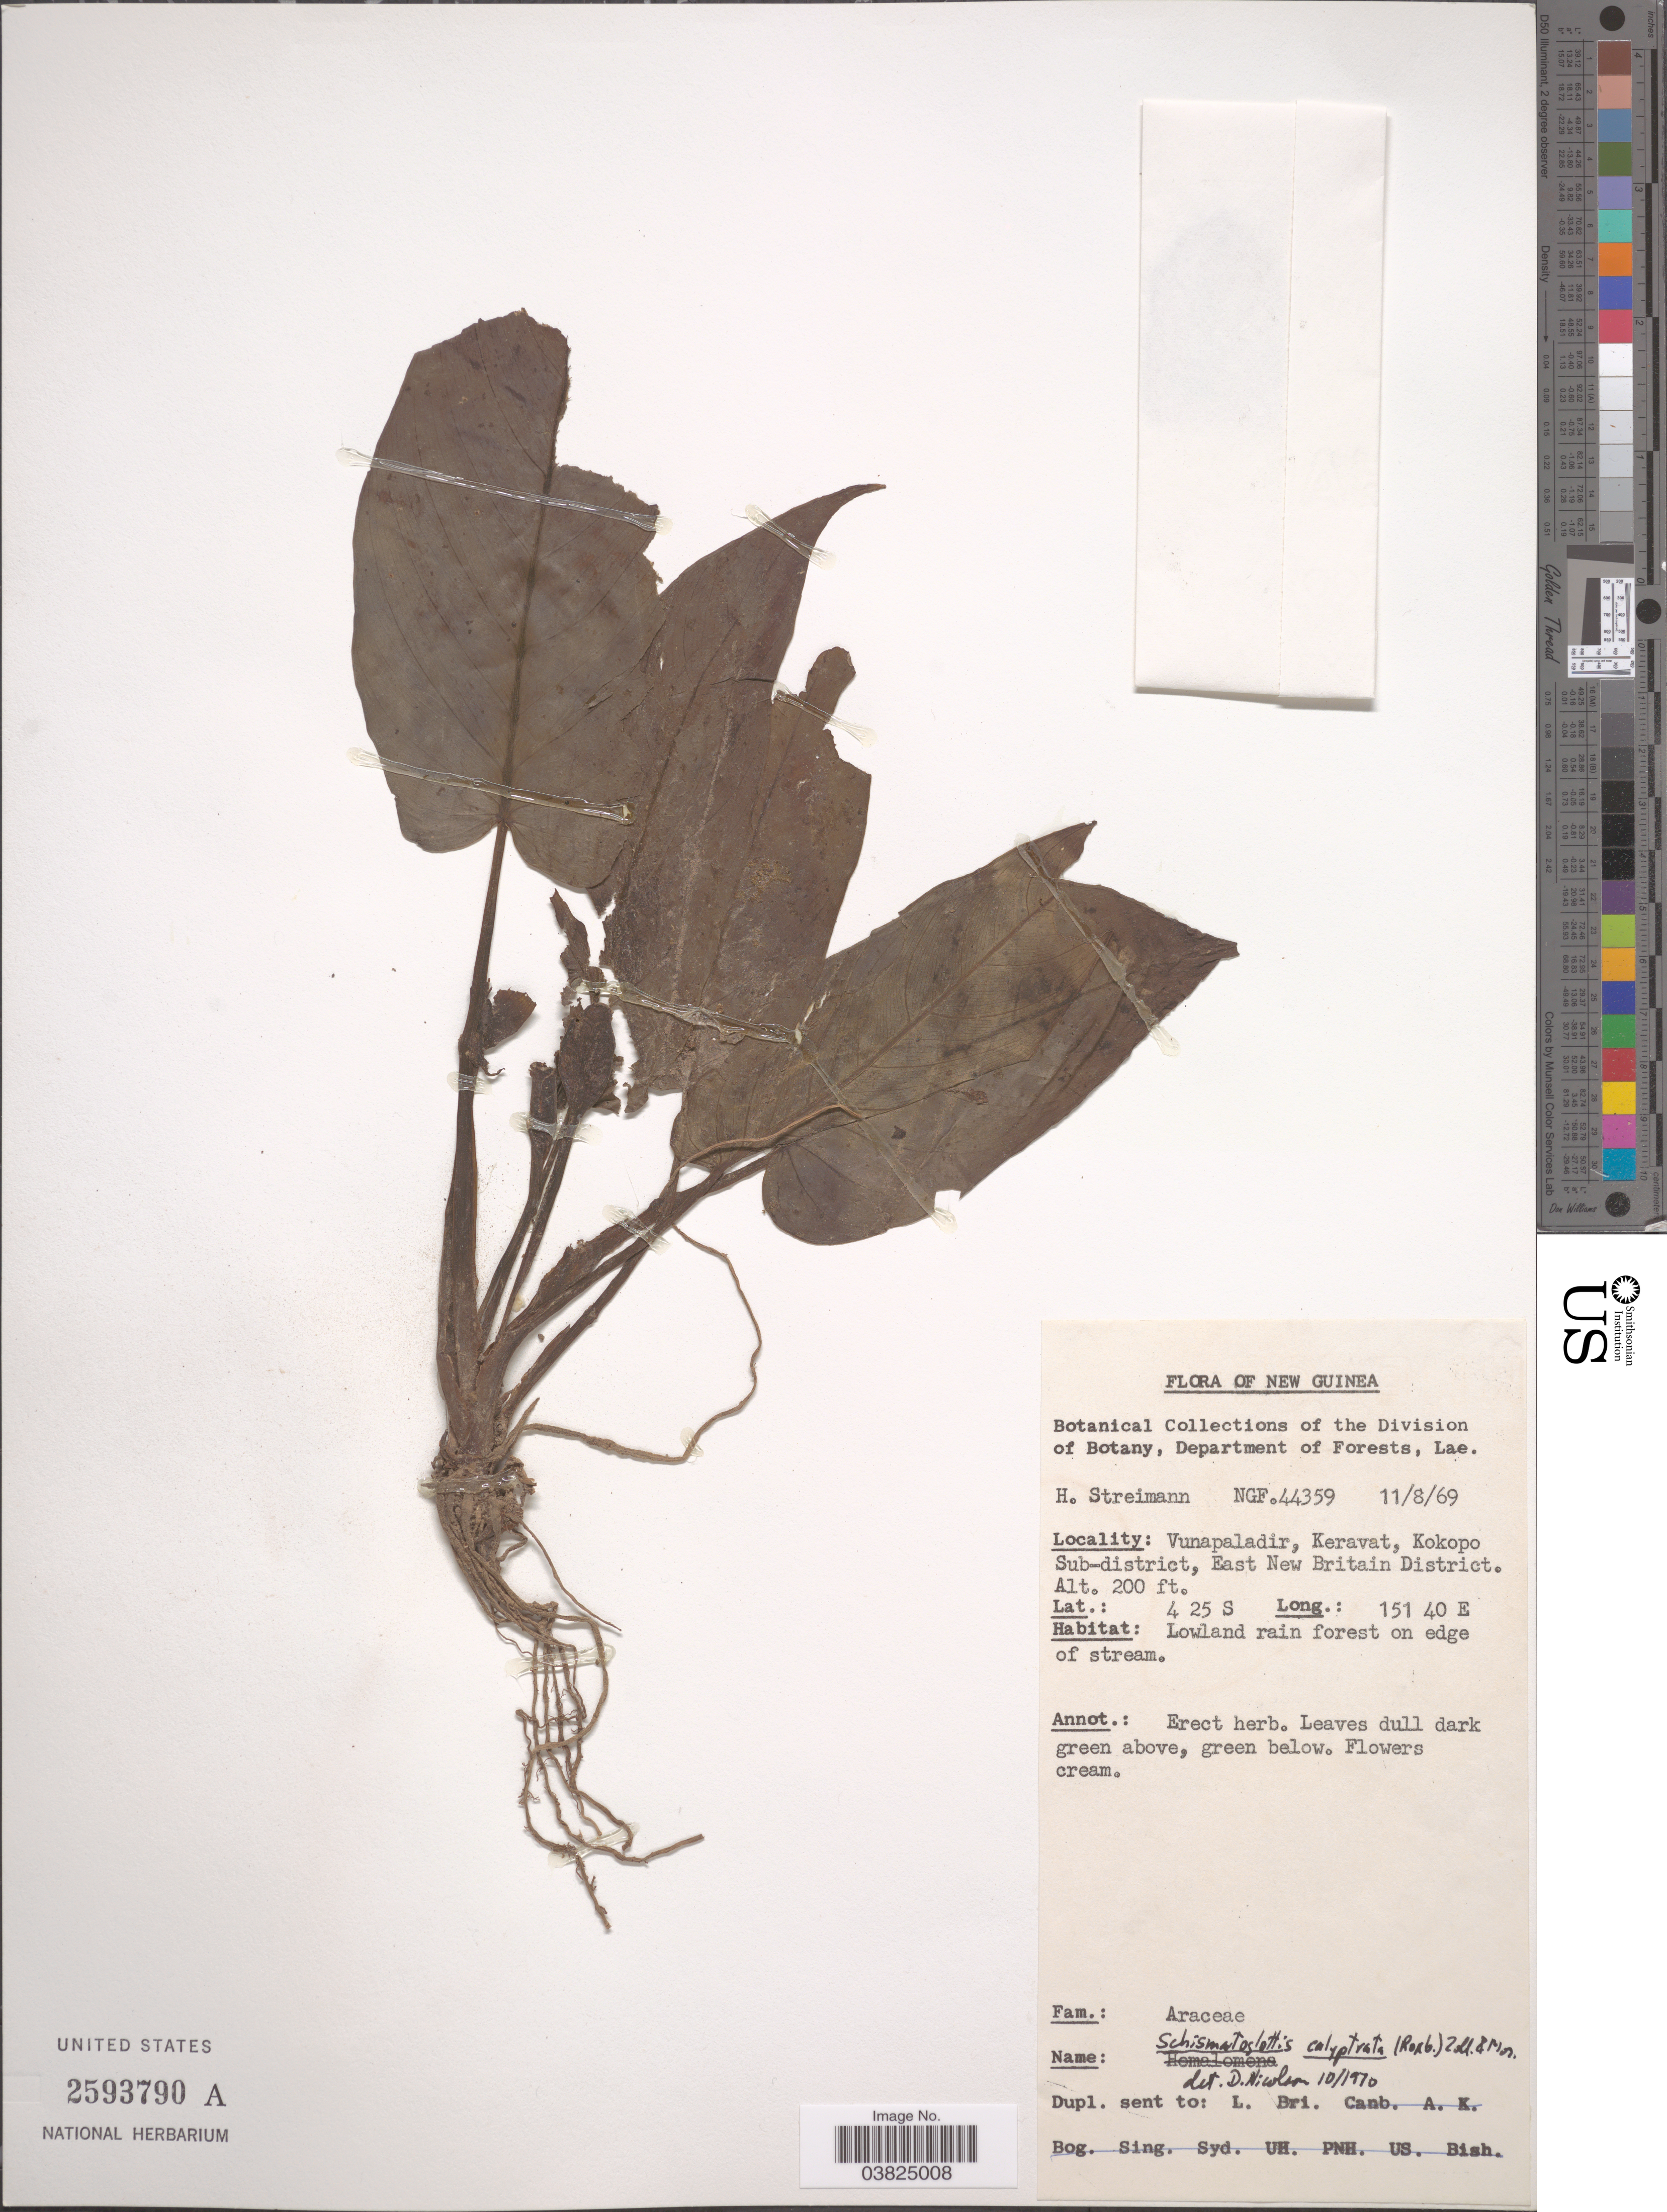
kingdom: Plantae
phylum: Tracheophyta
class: Liliopsida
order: Alismatales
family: Araceae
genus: Schismatoglottis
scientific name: Schismatoglottis calyptrata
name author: Zoll. & Moritzi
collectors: H. Streimann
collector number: NGF 44359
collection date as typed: Transcribed d/m/y: 11/8/69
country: Papua New Guinea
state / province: East New Britain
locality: New Guinea. Vunapaladir, Keravit, Kokopo Sub-district, East New Britain District.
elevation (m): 61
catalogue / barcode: US 2593790A